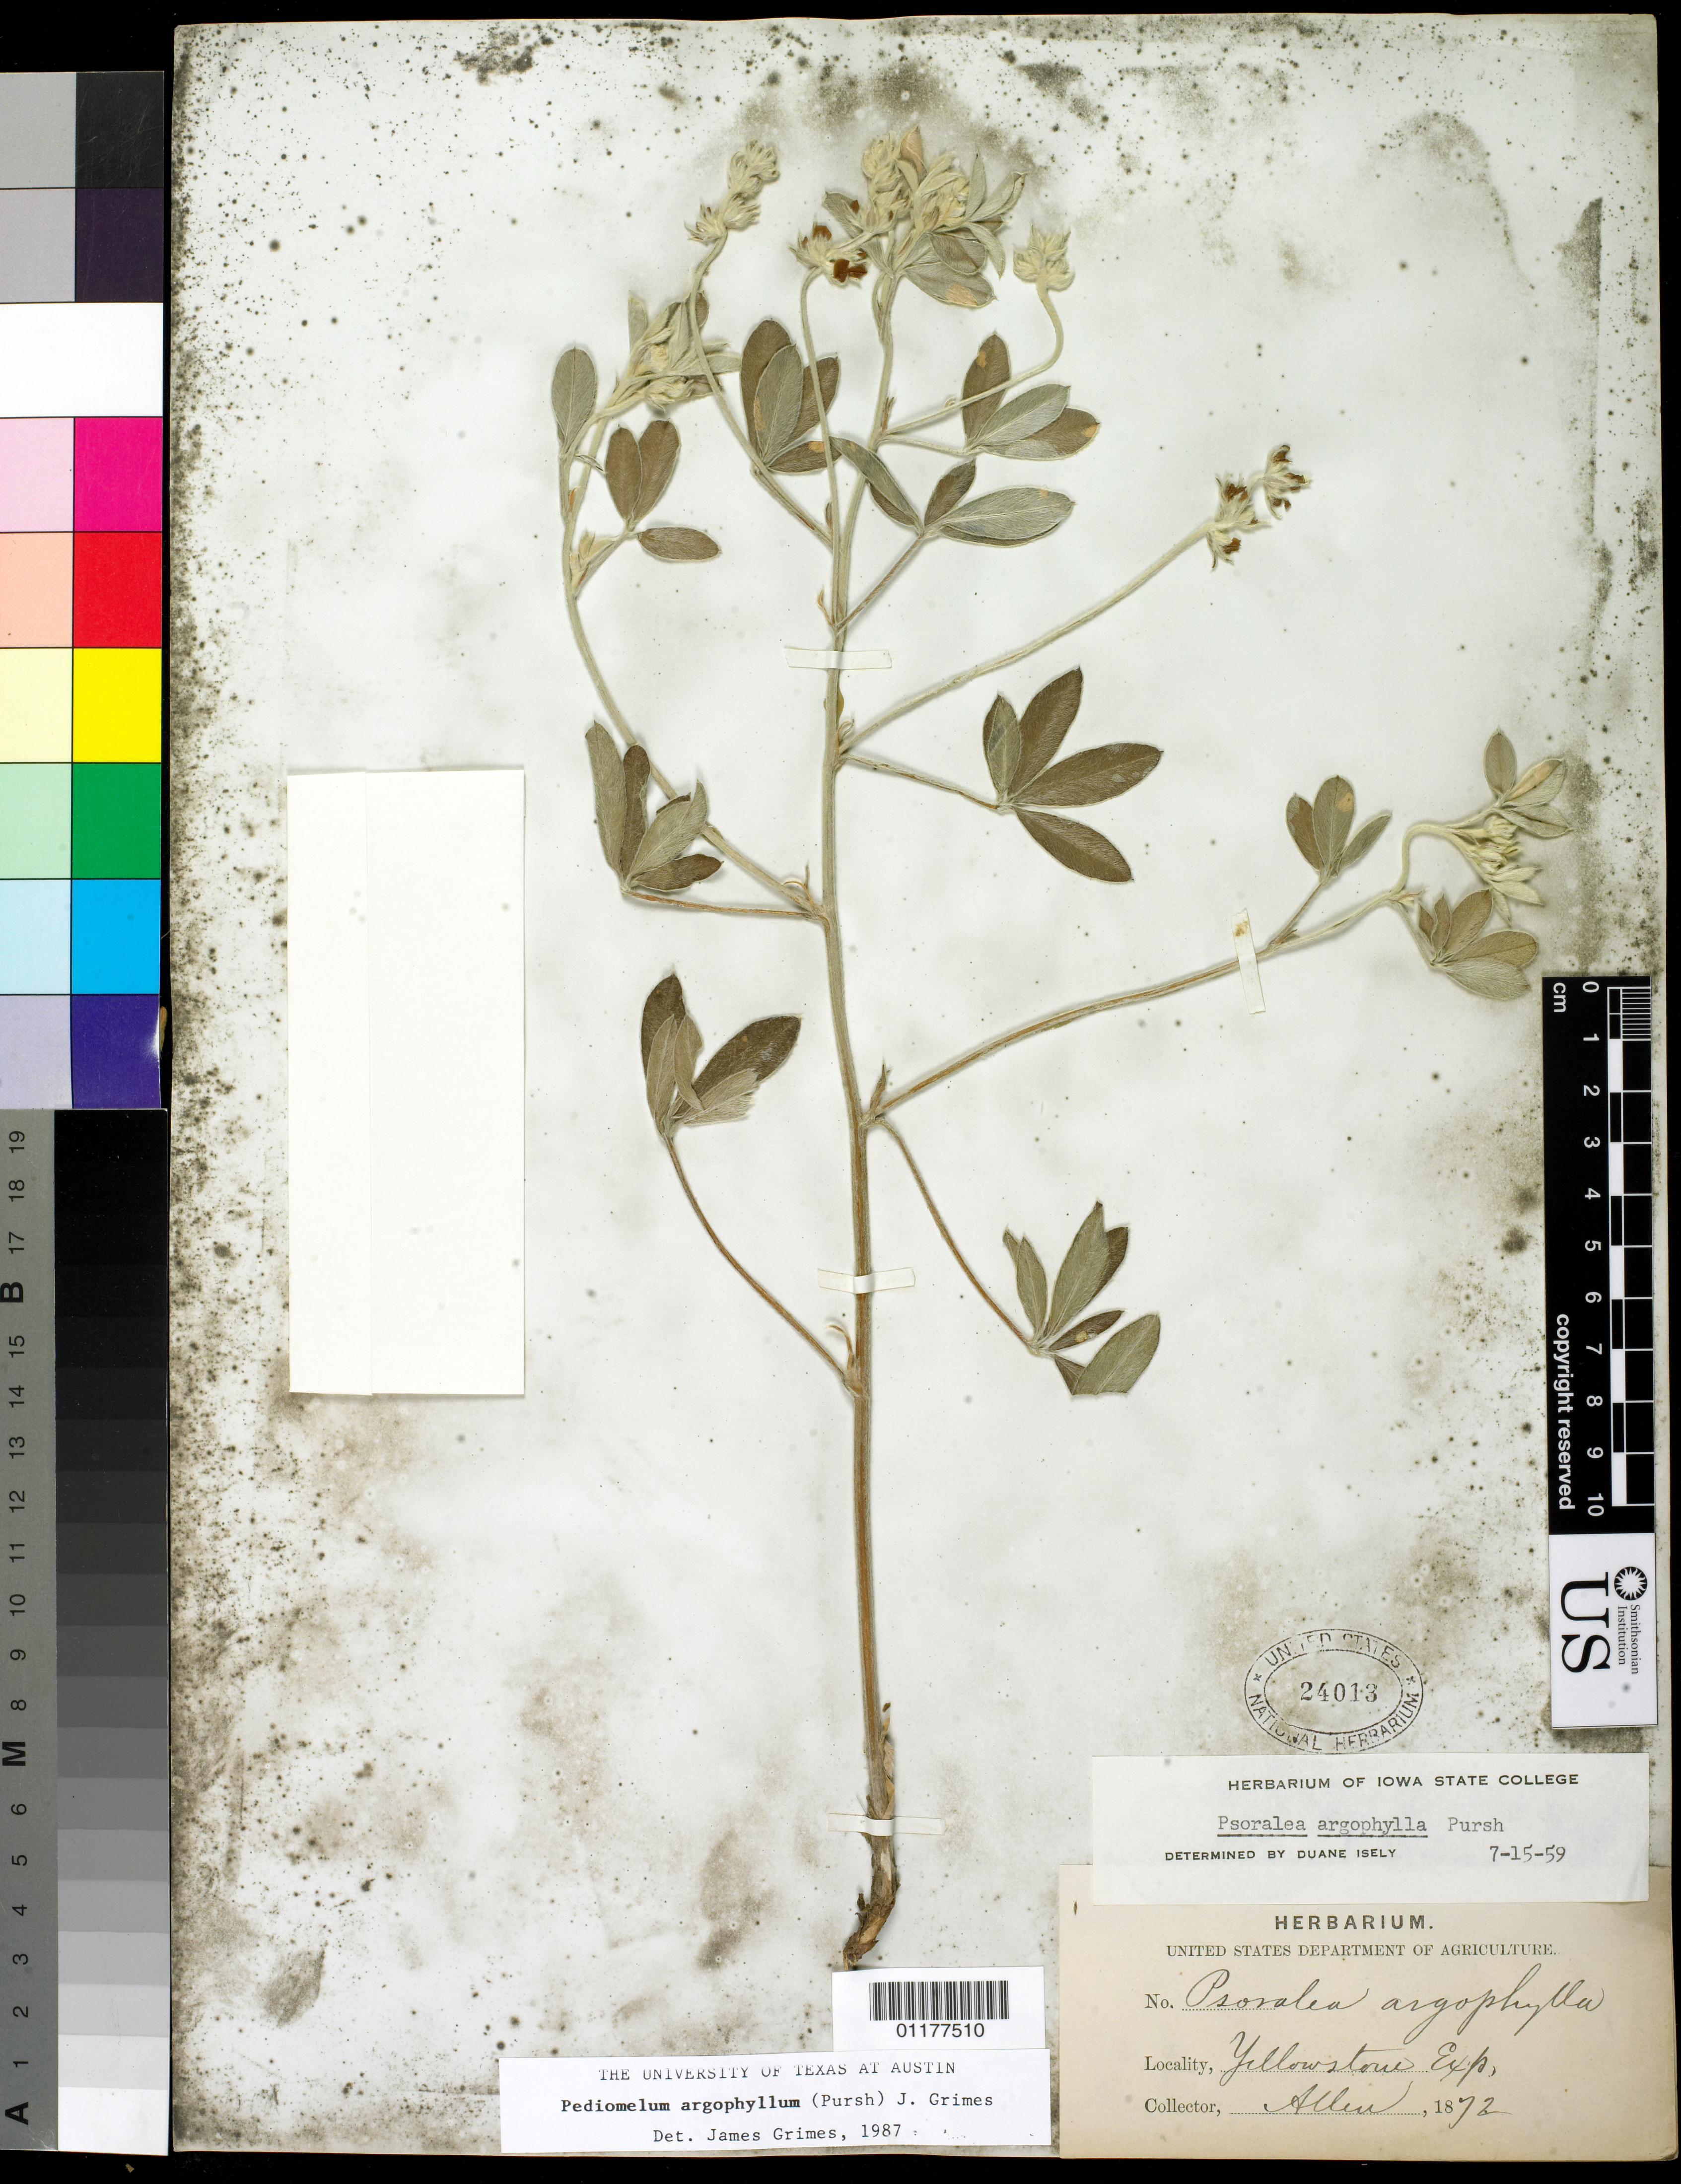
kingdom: Plantae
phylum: Tracheophyta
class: Magnoliopsida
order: Fabales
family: Fabaceae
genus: Pediomelum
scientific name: Pediomelum argophyllum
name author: (Pursh) J.W. Grimes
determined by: Grimes, J.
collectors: -- Allen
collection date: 1872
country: United States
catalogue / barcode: US 24013